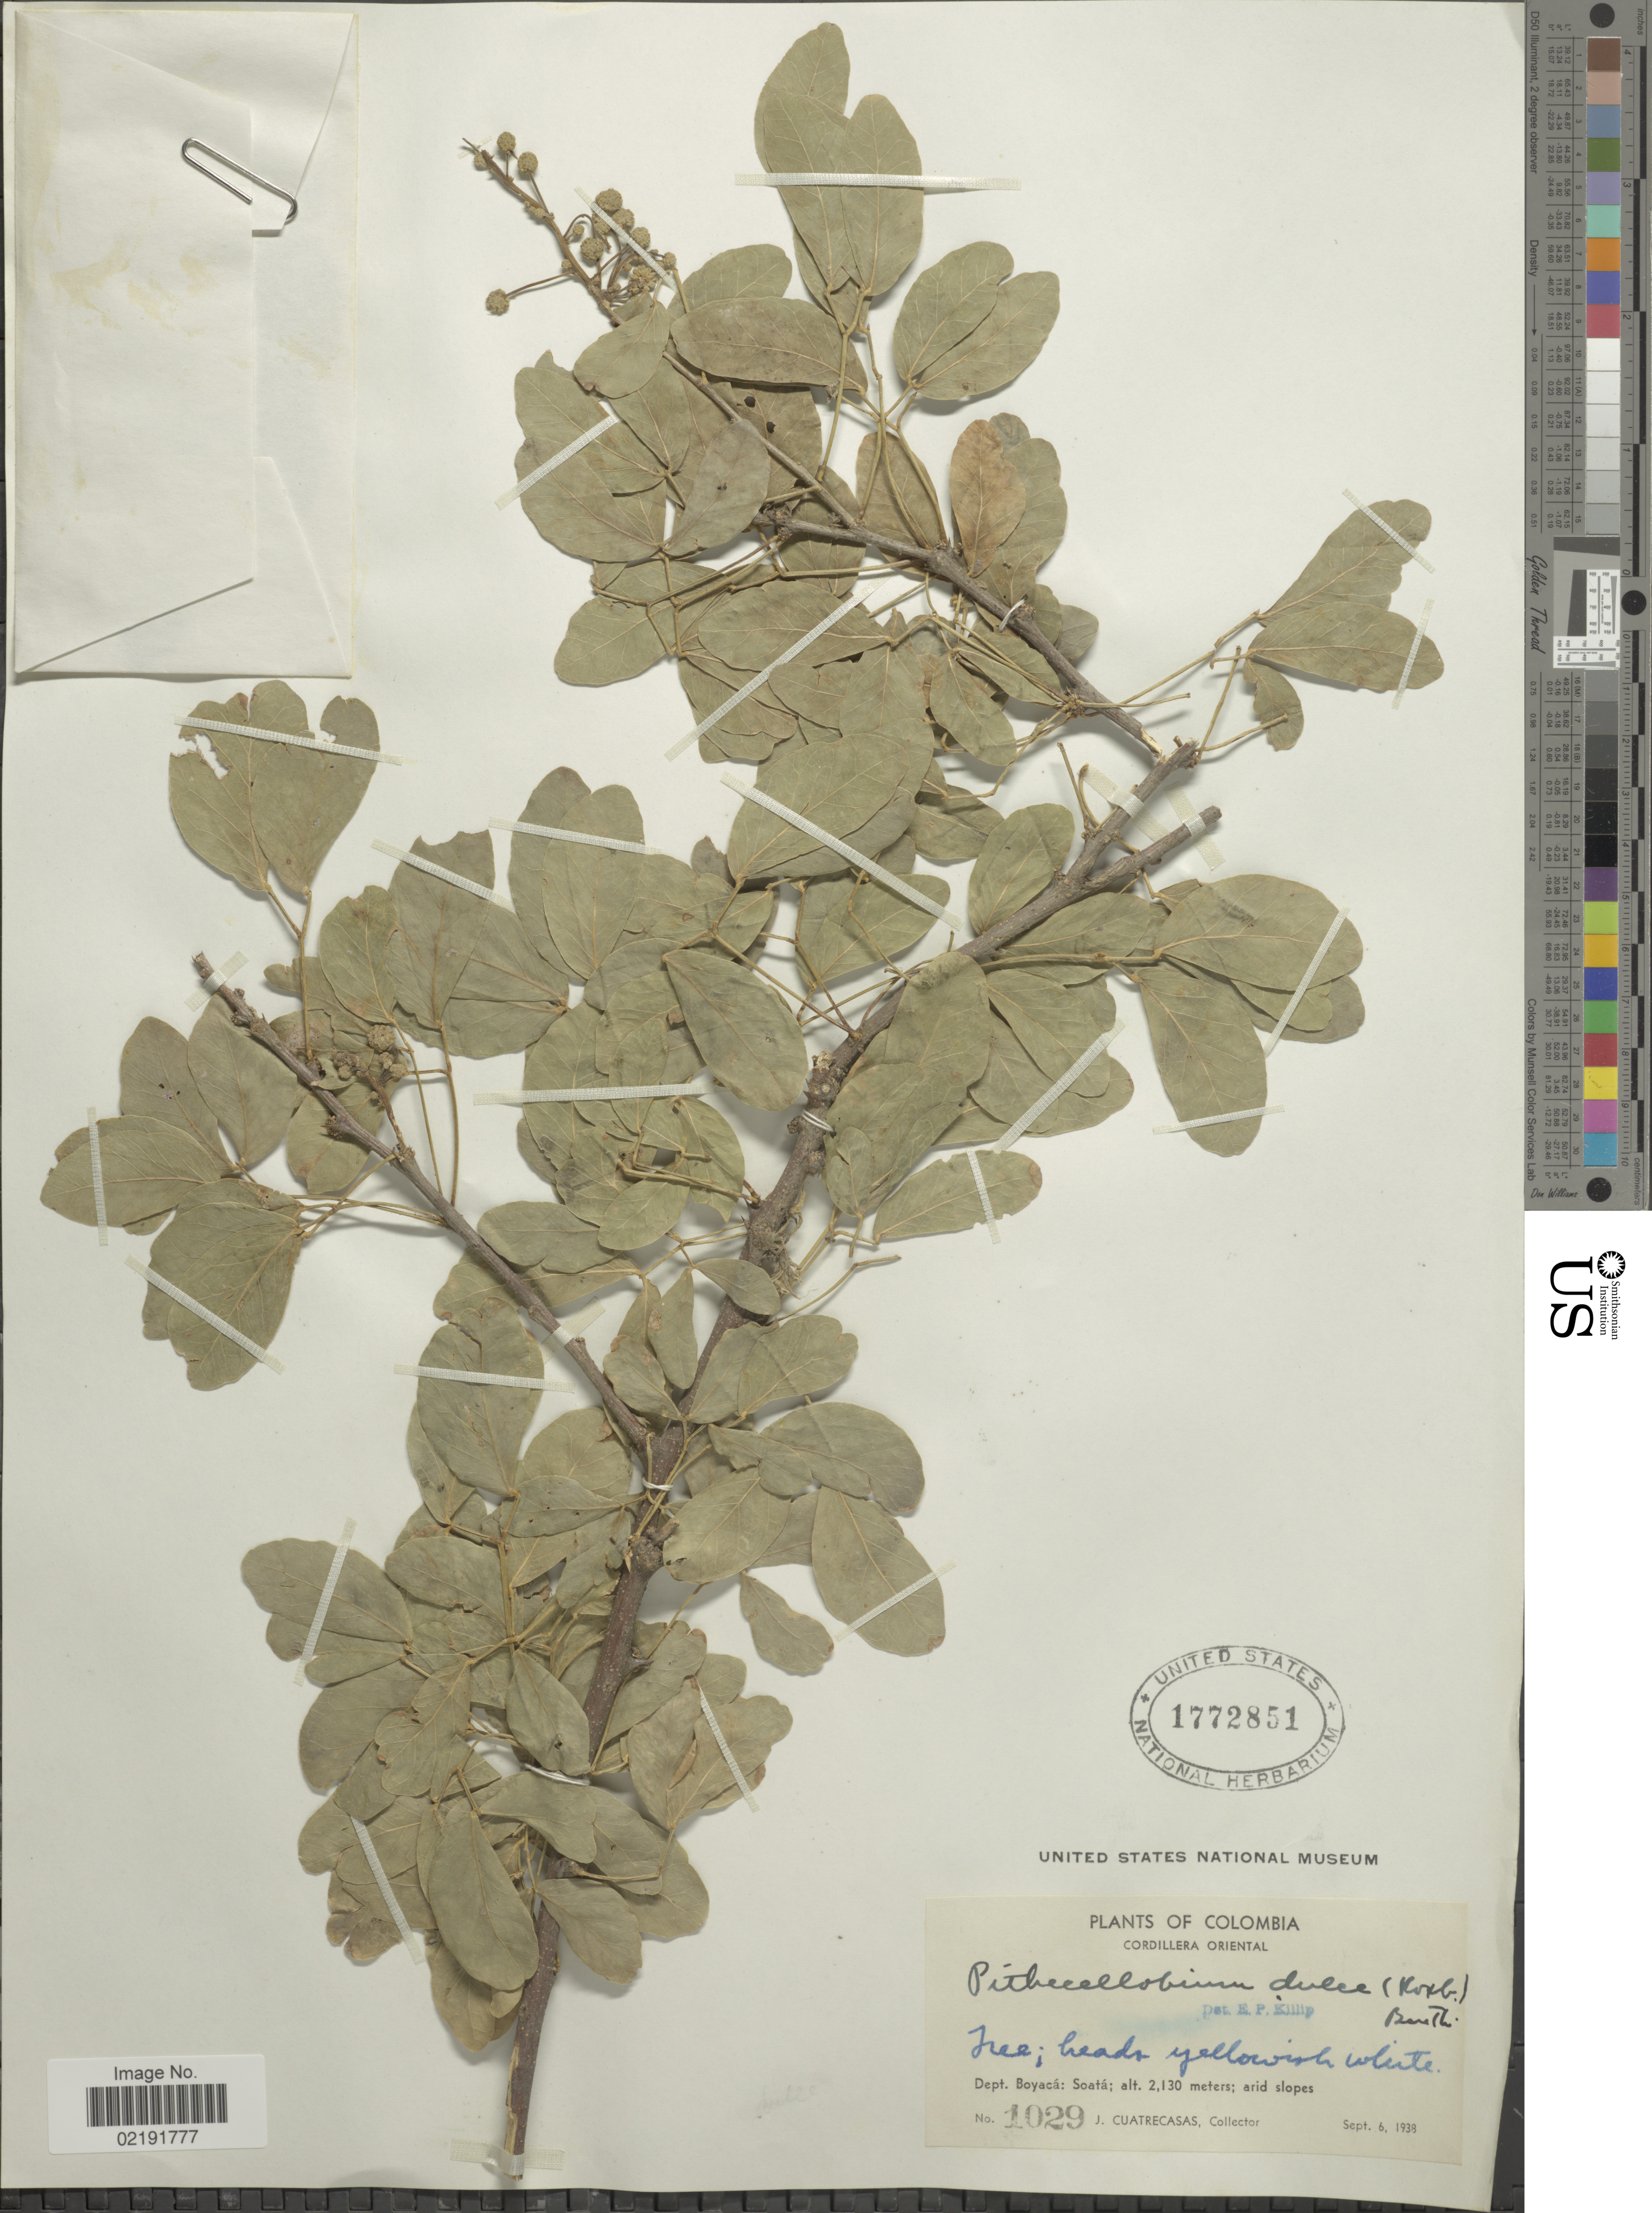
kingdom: Plantae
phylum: Tracheophyta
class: Magnoliopsida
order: Fabales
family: Fabaceae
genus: Pithecellobium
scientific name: Pithecellobium dulce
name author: (Roxb.) Benth.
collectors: J. Cuatrecasas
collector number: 1029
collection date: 1938-09-06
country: Colombia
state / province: Boyacá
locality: Cordillera Oriental. Dept. Boyacá: Soatá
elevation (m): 2130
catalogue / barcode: US 1772851